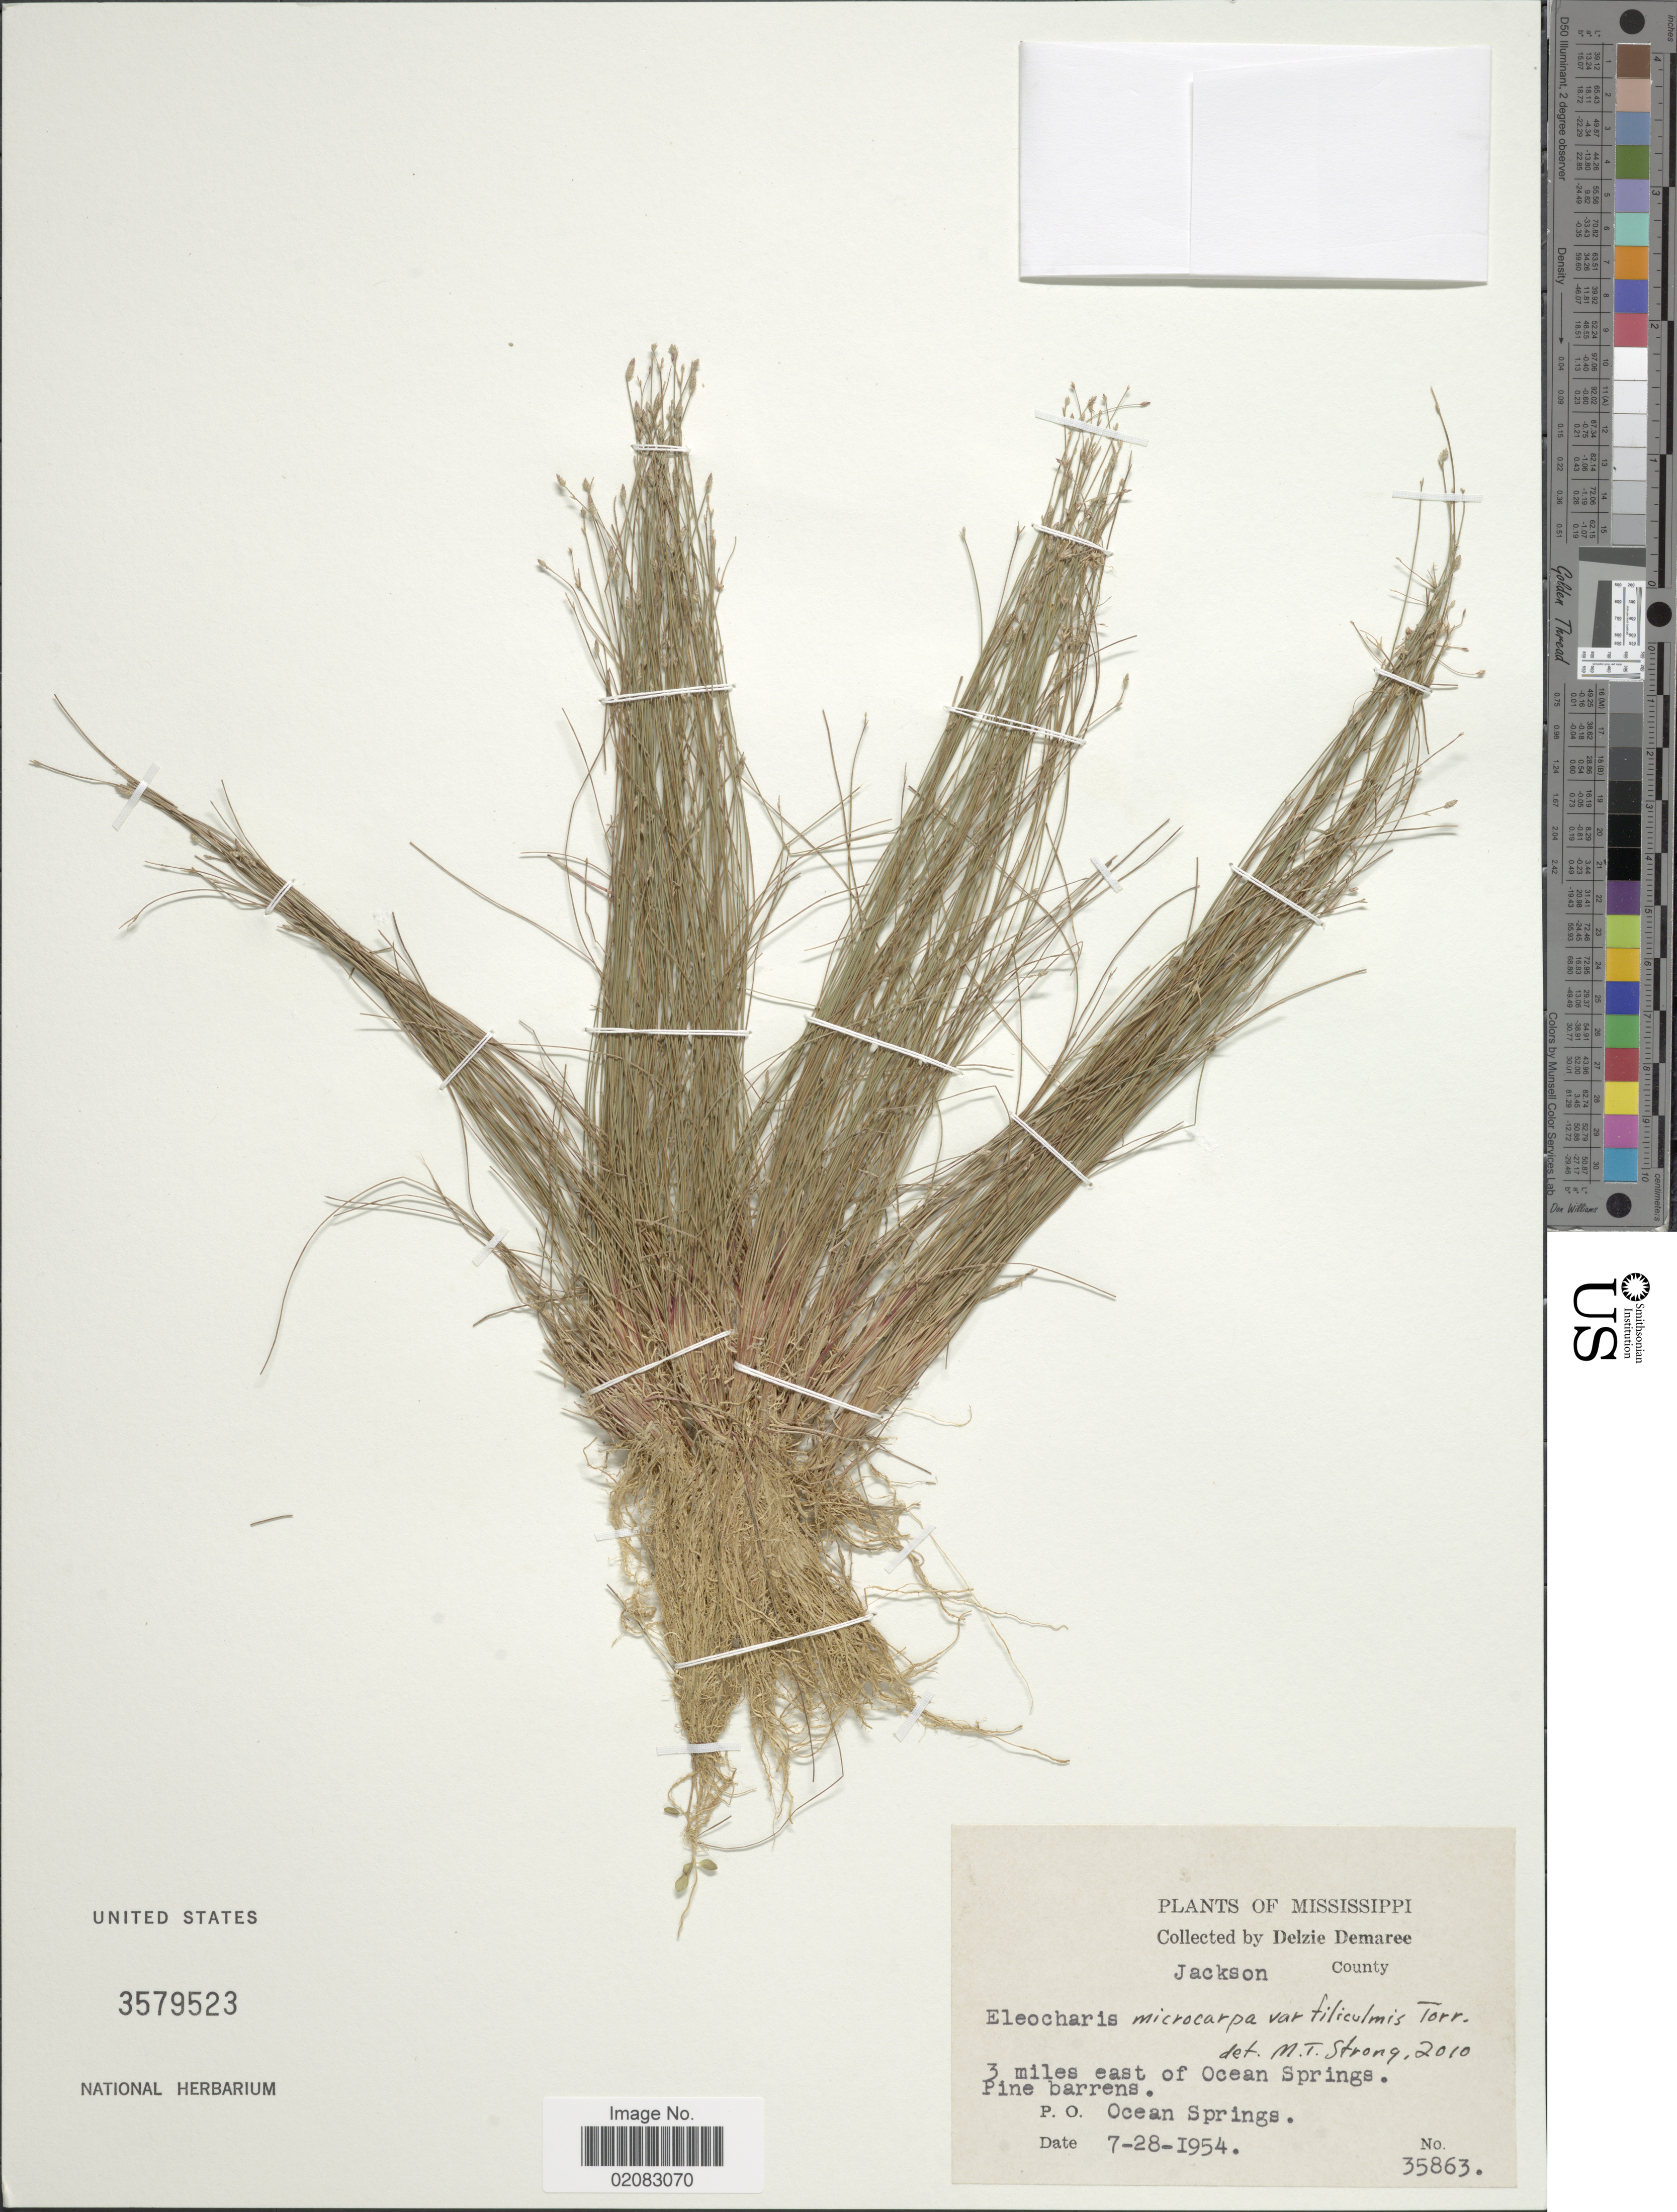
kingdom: Plantae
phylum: Tracheophyta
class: Liliopsida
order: Poales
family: Cyperaceae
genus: Eleocharis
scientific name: Eleocharis microcarpa var. filiculmis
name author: Torr.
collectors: D. Demaree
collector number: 35863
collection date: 1954-07-28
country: United States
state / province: Mississippi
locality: Jackson County, 3 miles east of Ocean Springs. Pine barrens, P.O.Ocean Springs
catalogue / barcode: US 3579523